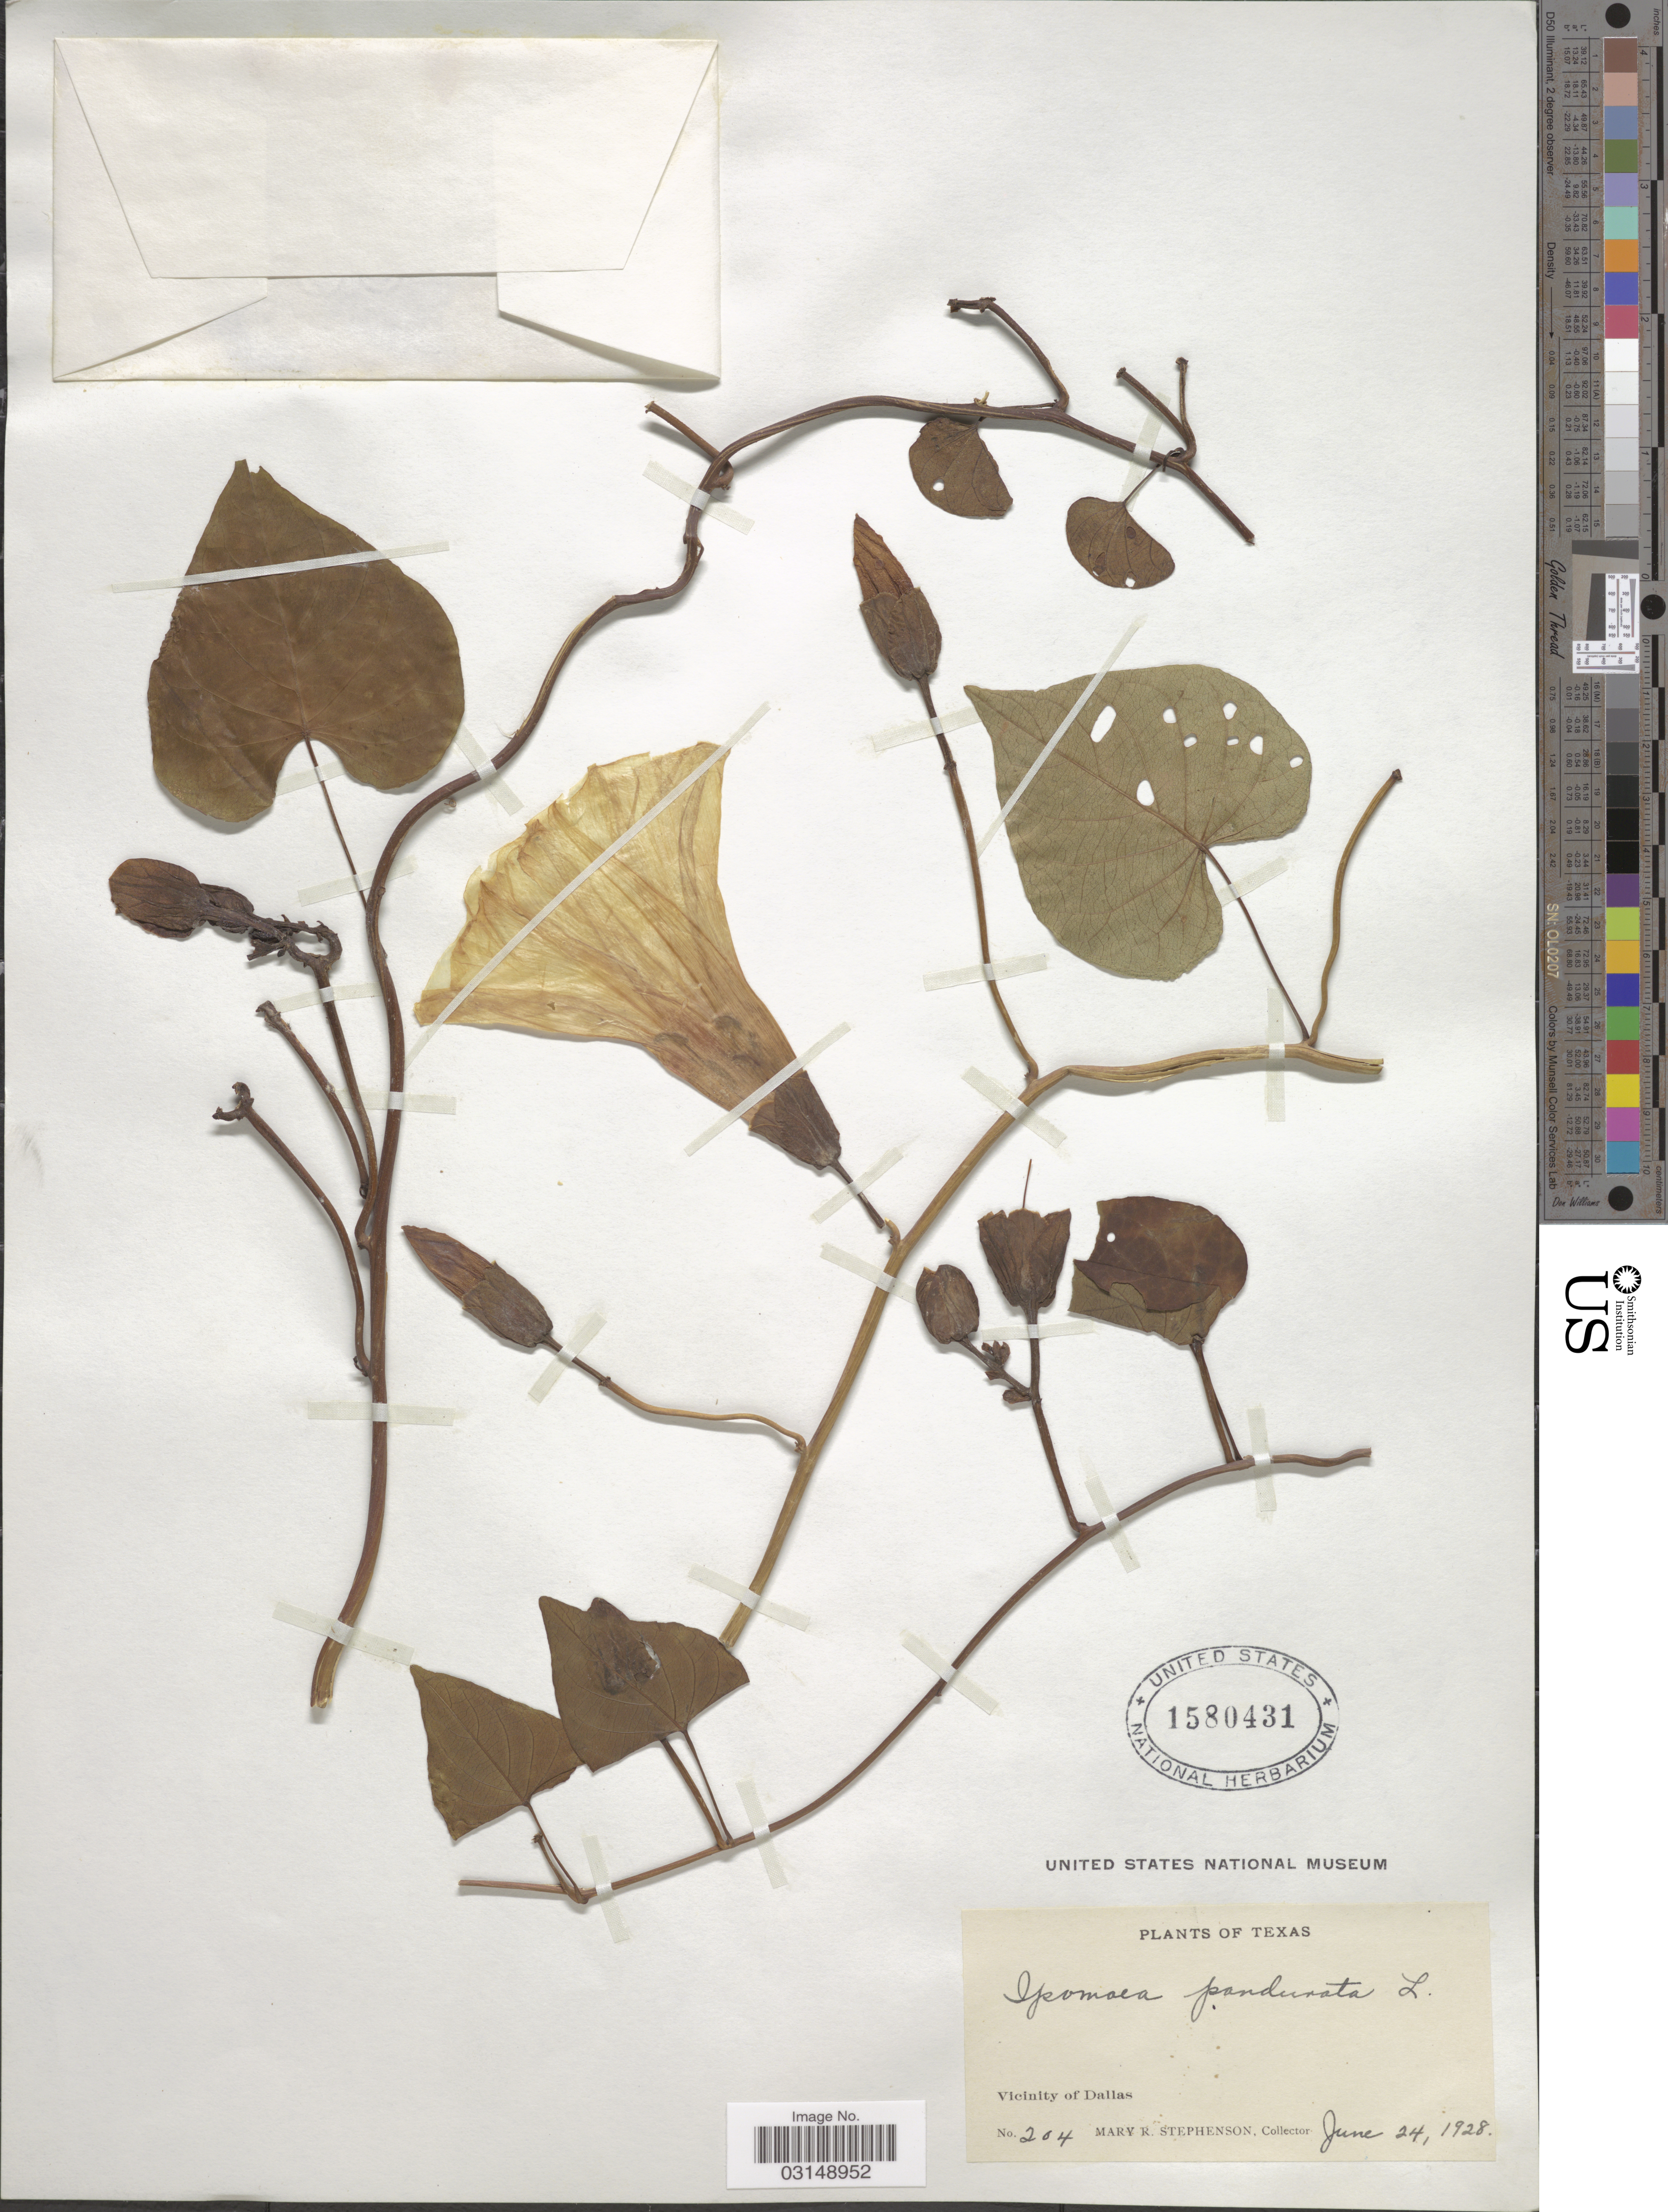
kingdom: Plantae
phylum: Tracheophyta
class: Magnoliopsida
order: Solanales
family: Convolvulaceae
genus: Ipomoea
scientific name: Ipomoea pandurata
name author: (L.) G. Mey.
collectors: M. Stephenson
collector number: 204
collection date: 1928-06-24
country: United States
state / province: Texas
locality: Vicinity of Dallas.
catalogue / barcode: US 1580431